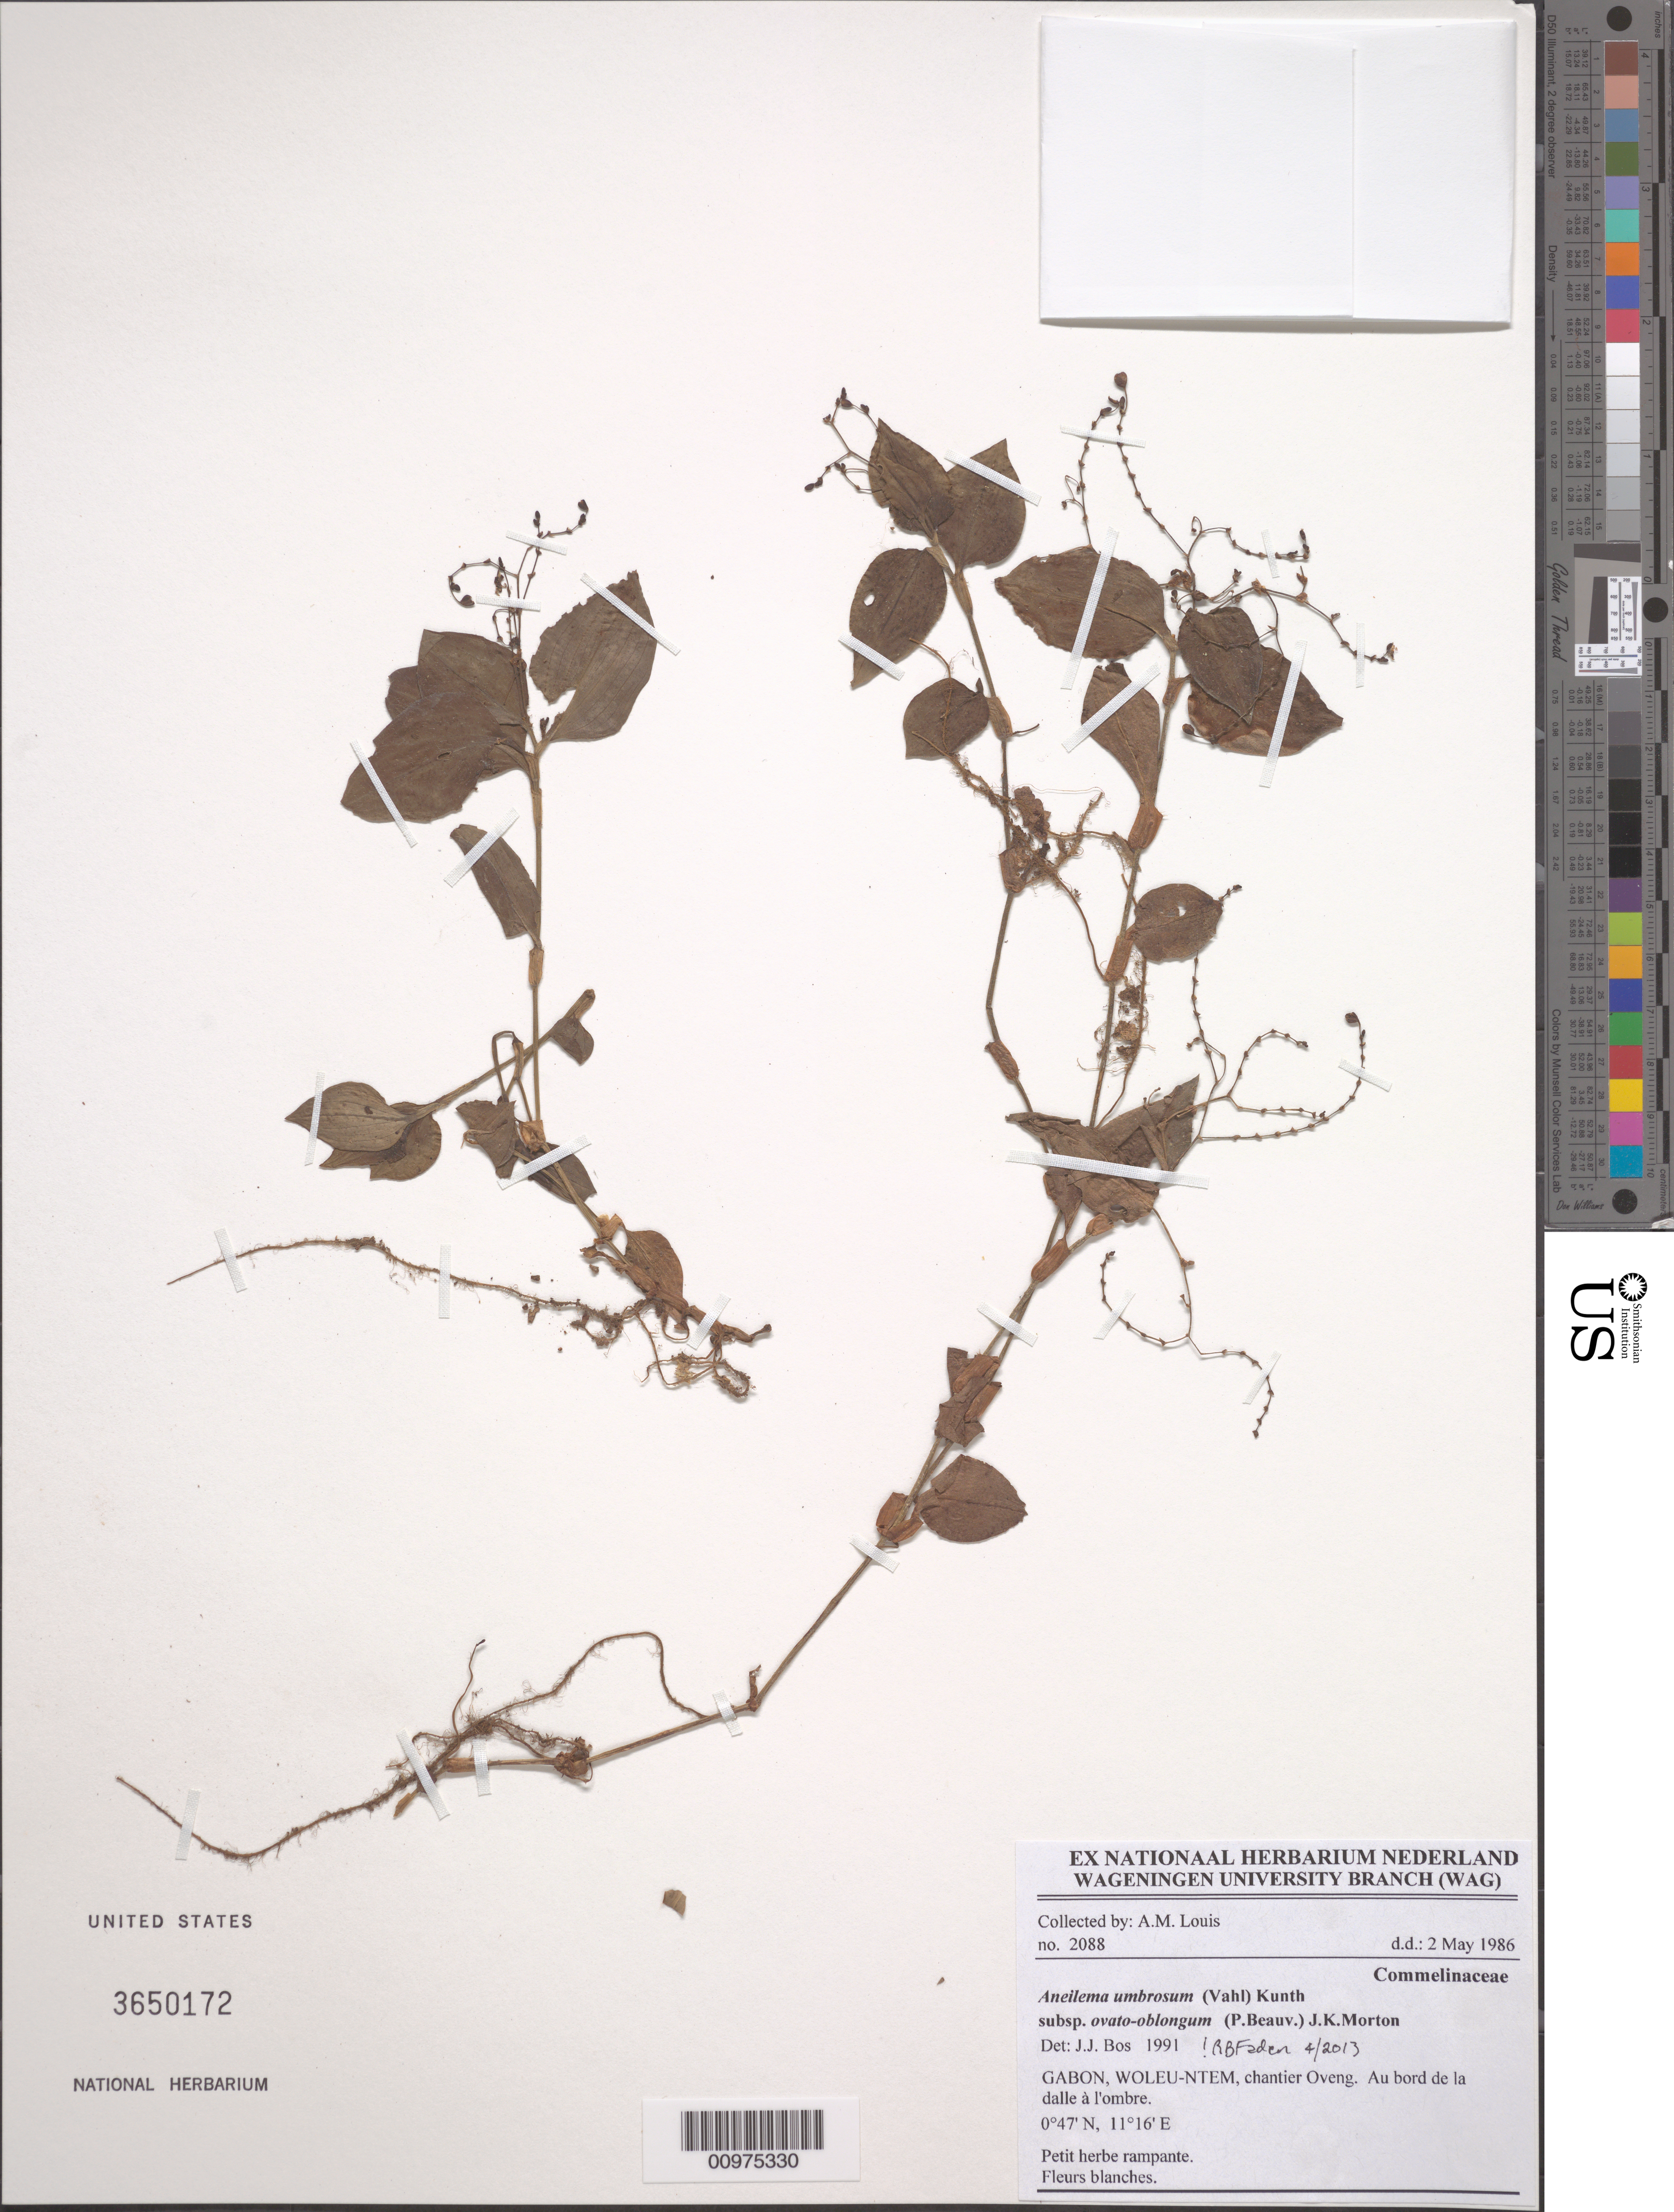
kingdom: Plantae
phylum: Tracheophyta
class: Liliopsida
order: Commelinales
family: Commelinaceae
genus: Aneilema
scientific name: Aneilema umbrosum subsp. ovato-oblongum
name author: (P. Beauv.) J.K. Morton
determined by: Faden, Robert B., (US), Smithsonian Institution - National Museum of Natural History (UNITED STATES)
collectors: A. Louis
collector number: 2088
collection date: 1986-05-02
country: Gabon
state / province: Woleu-Ntem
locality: chantier Oveng.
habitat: Au bord de la dalle à l'ombre.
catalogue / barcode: US 3650172